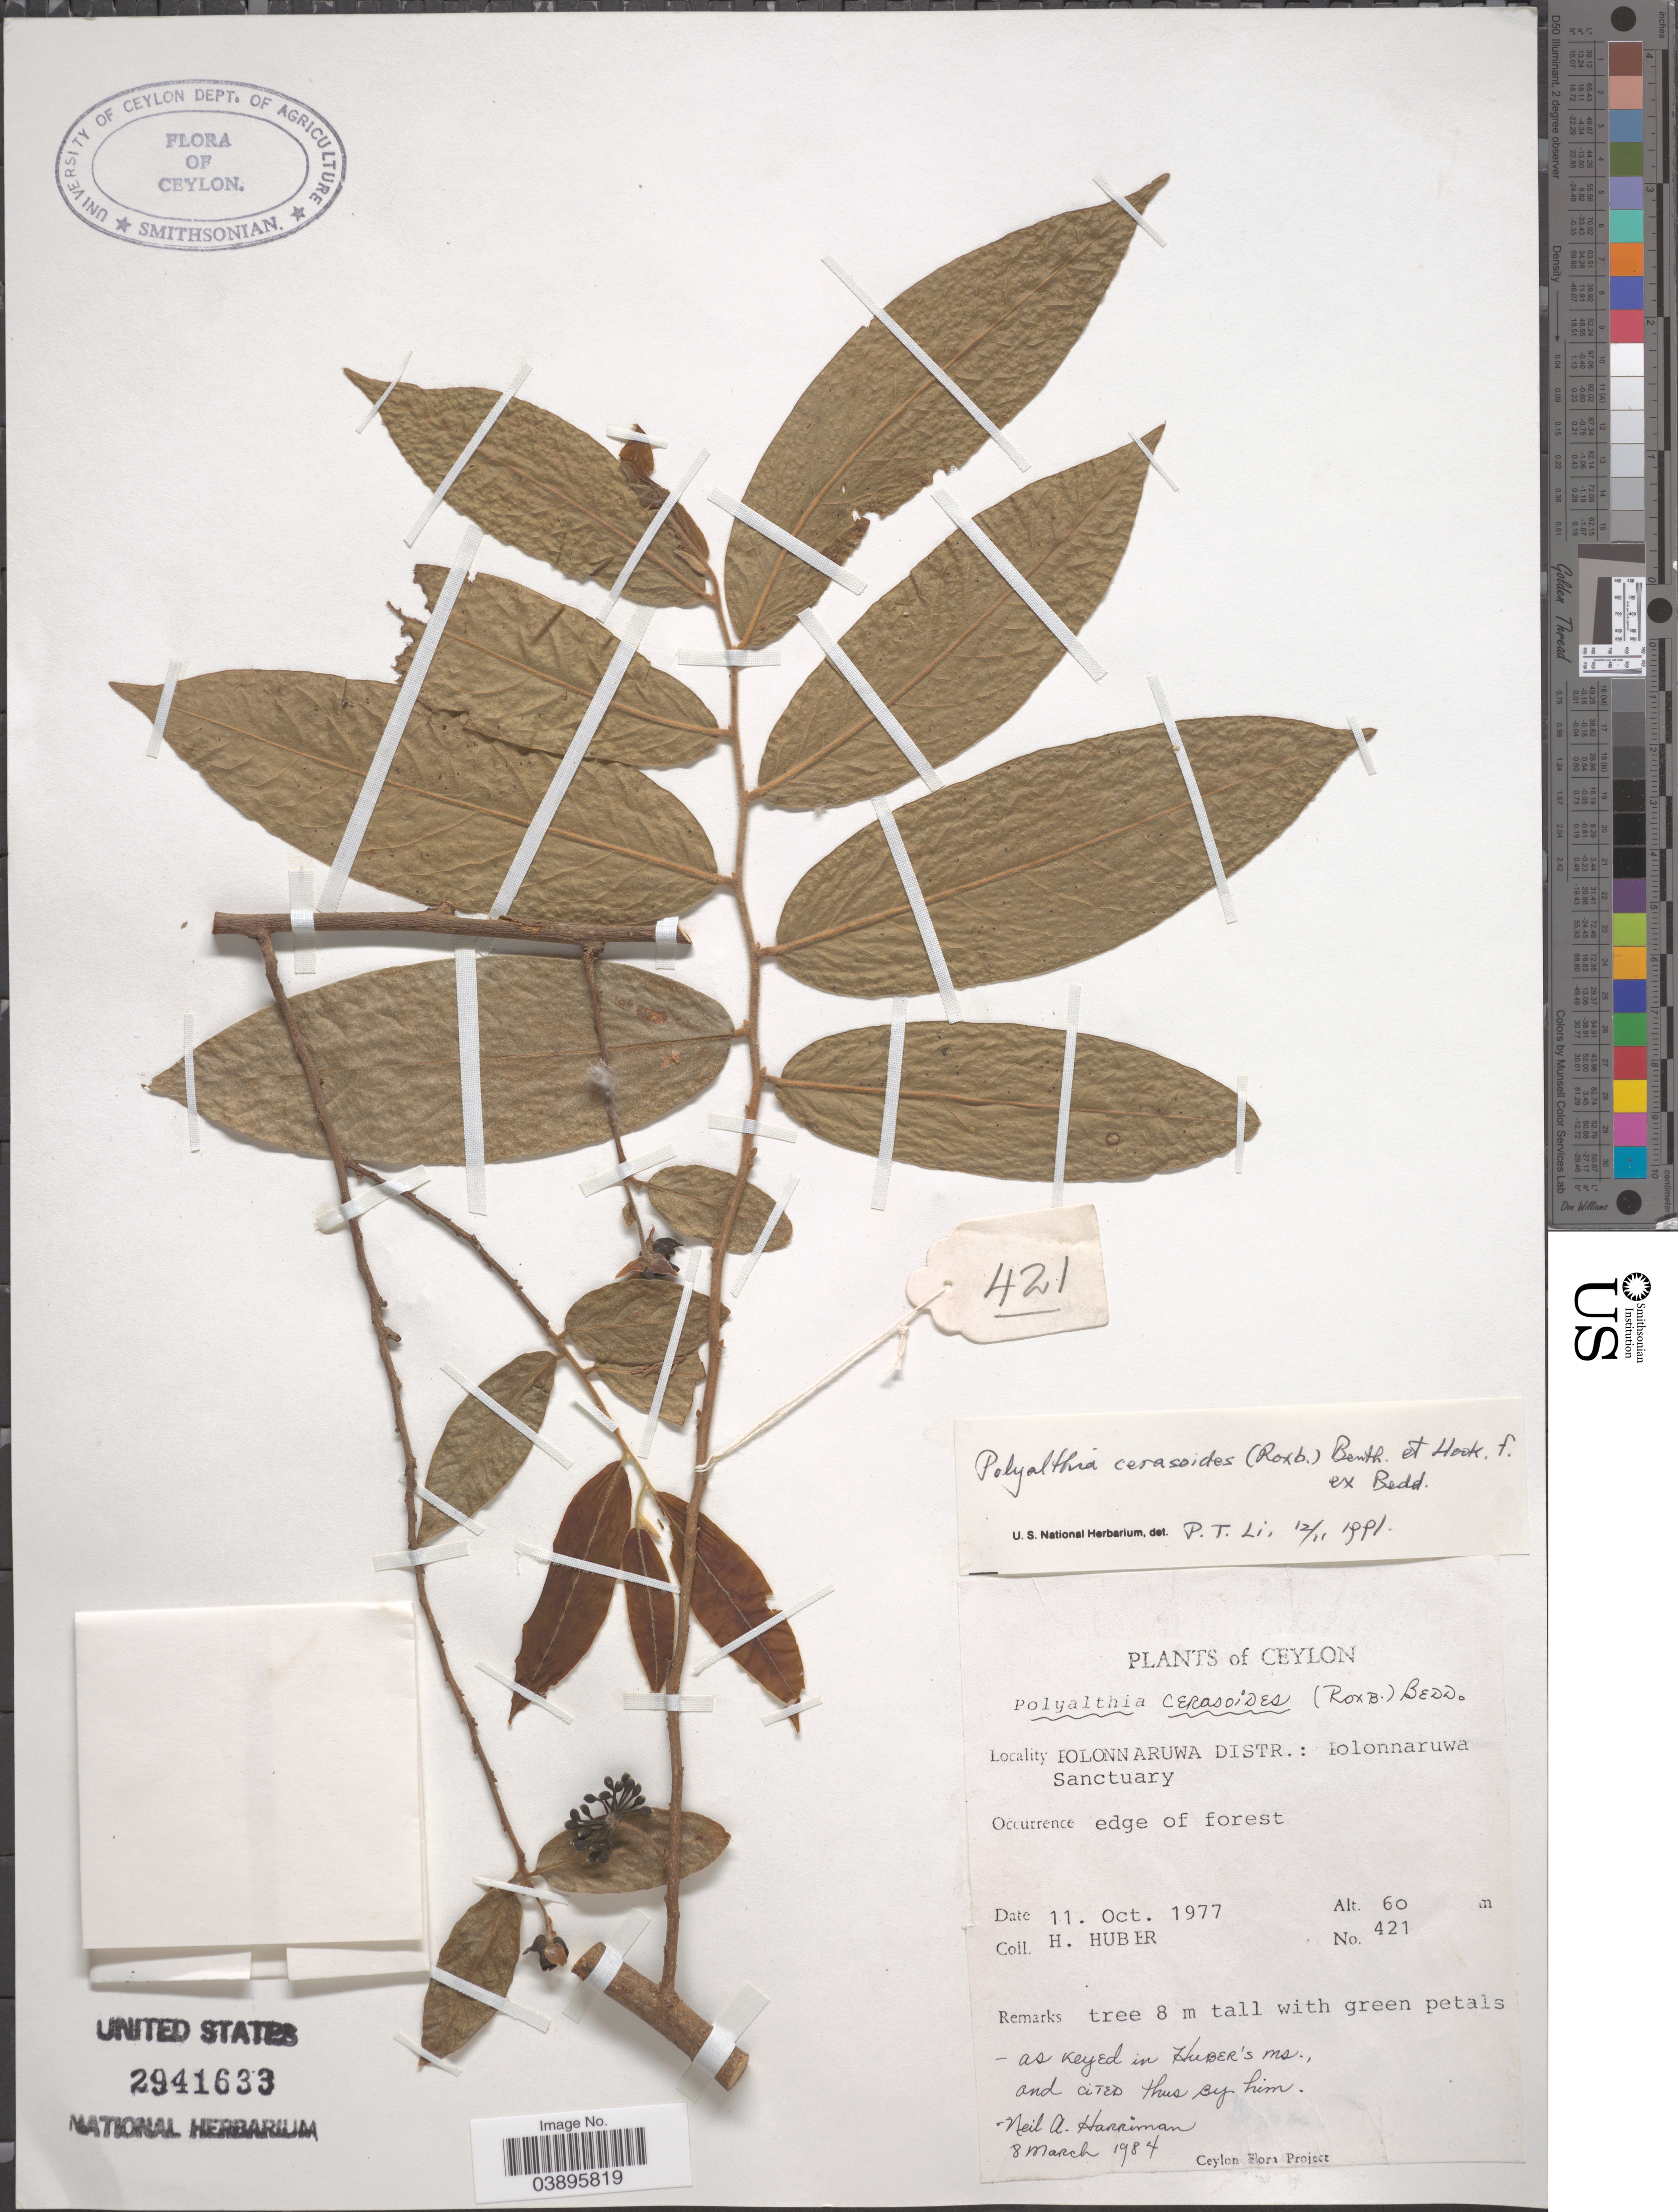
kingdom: Plantae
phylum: Tracheophyta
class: Magnoliopsida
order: Magnoliales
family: Annonaceae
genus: Polyalthia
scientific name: Polyalthia cerasoides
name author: (Roxb.) Benth. et al.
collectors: H. Huber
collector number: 421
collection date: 1977-10-11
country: Sri Lanka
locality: Ceylon. Polonnaruwa Distr.: Polonnaruwa Sanctuary.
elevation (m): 60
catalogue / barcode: US 2941633